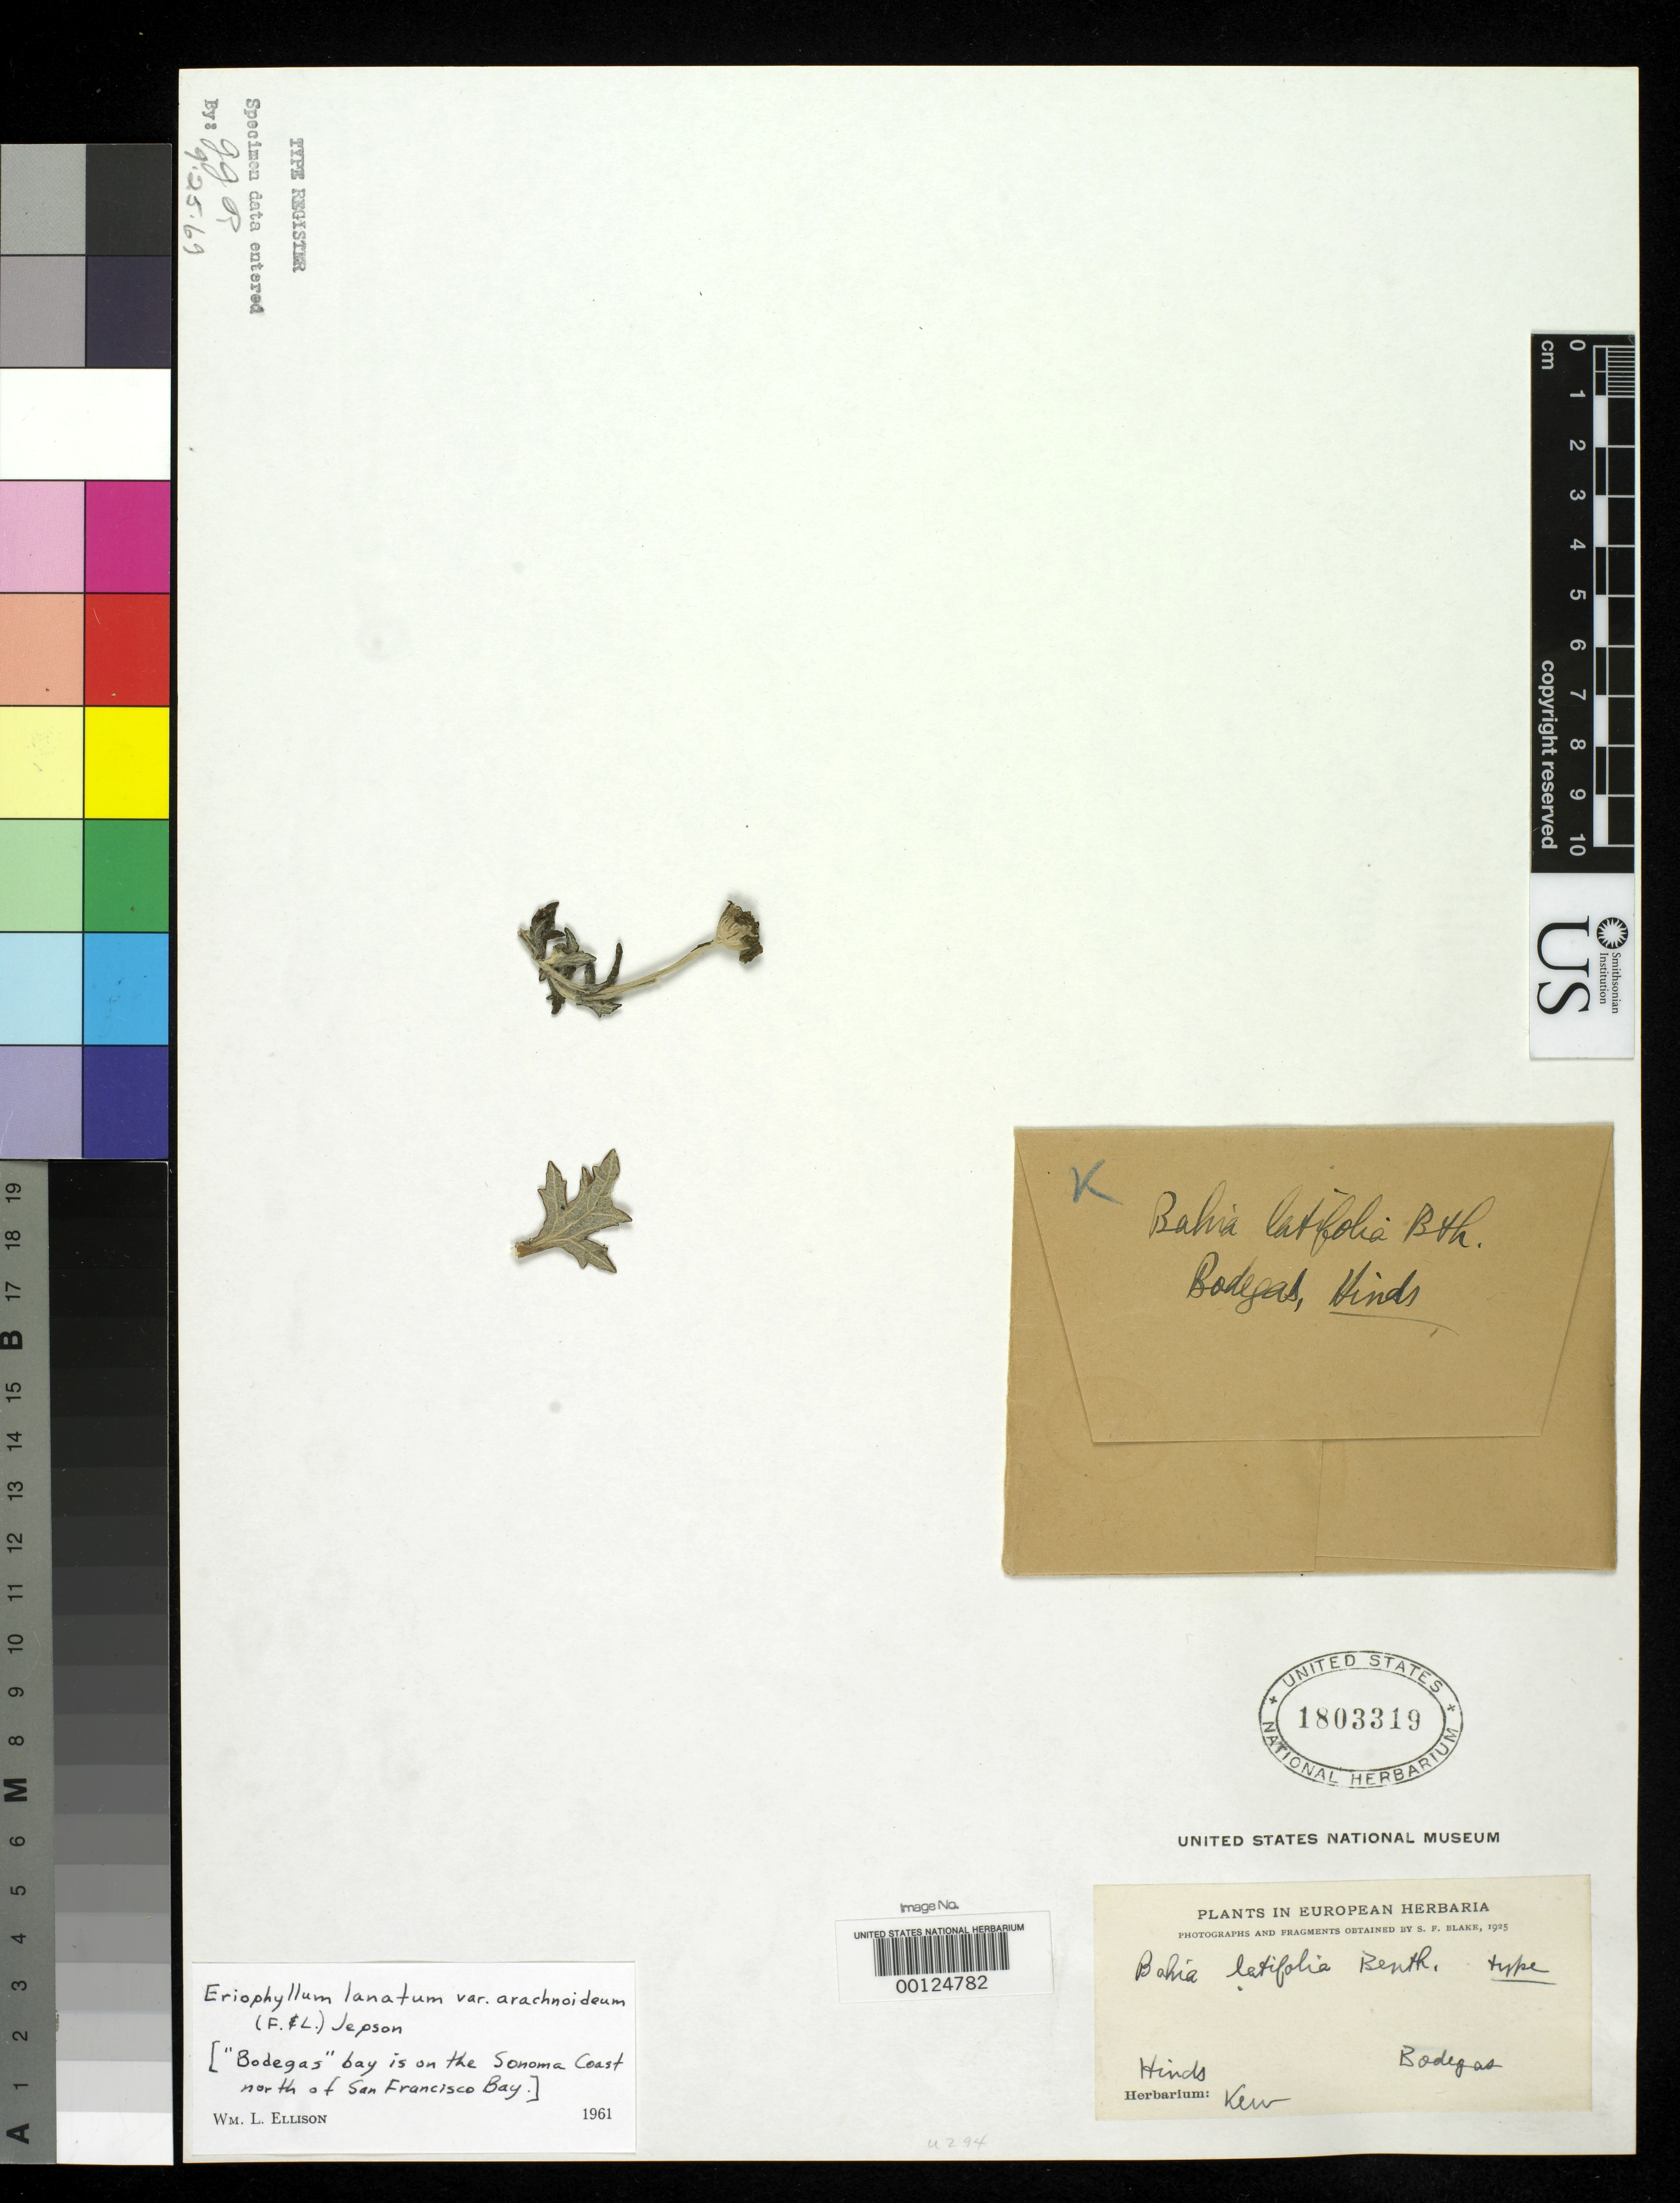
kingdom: Plantae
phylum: Tracheophyta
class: Magnoliopsida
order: Asterales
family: Asteraceae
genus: Bahia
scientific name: Bahia latifolia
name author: Benth.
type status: Type Material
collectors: R. Hinds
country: United States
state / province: California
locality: Bodegas.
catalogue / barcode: US 1803319